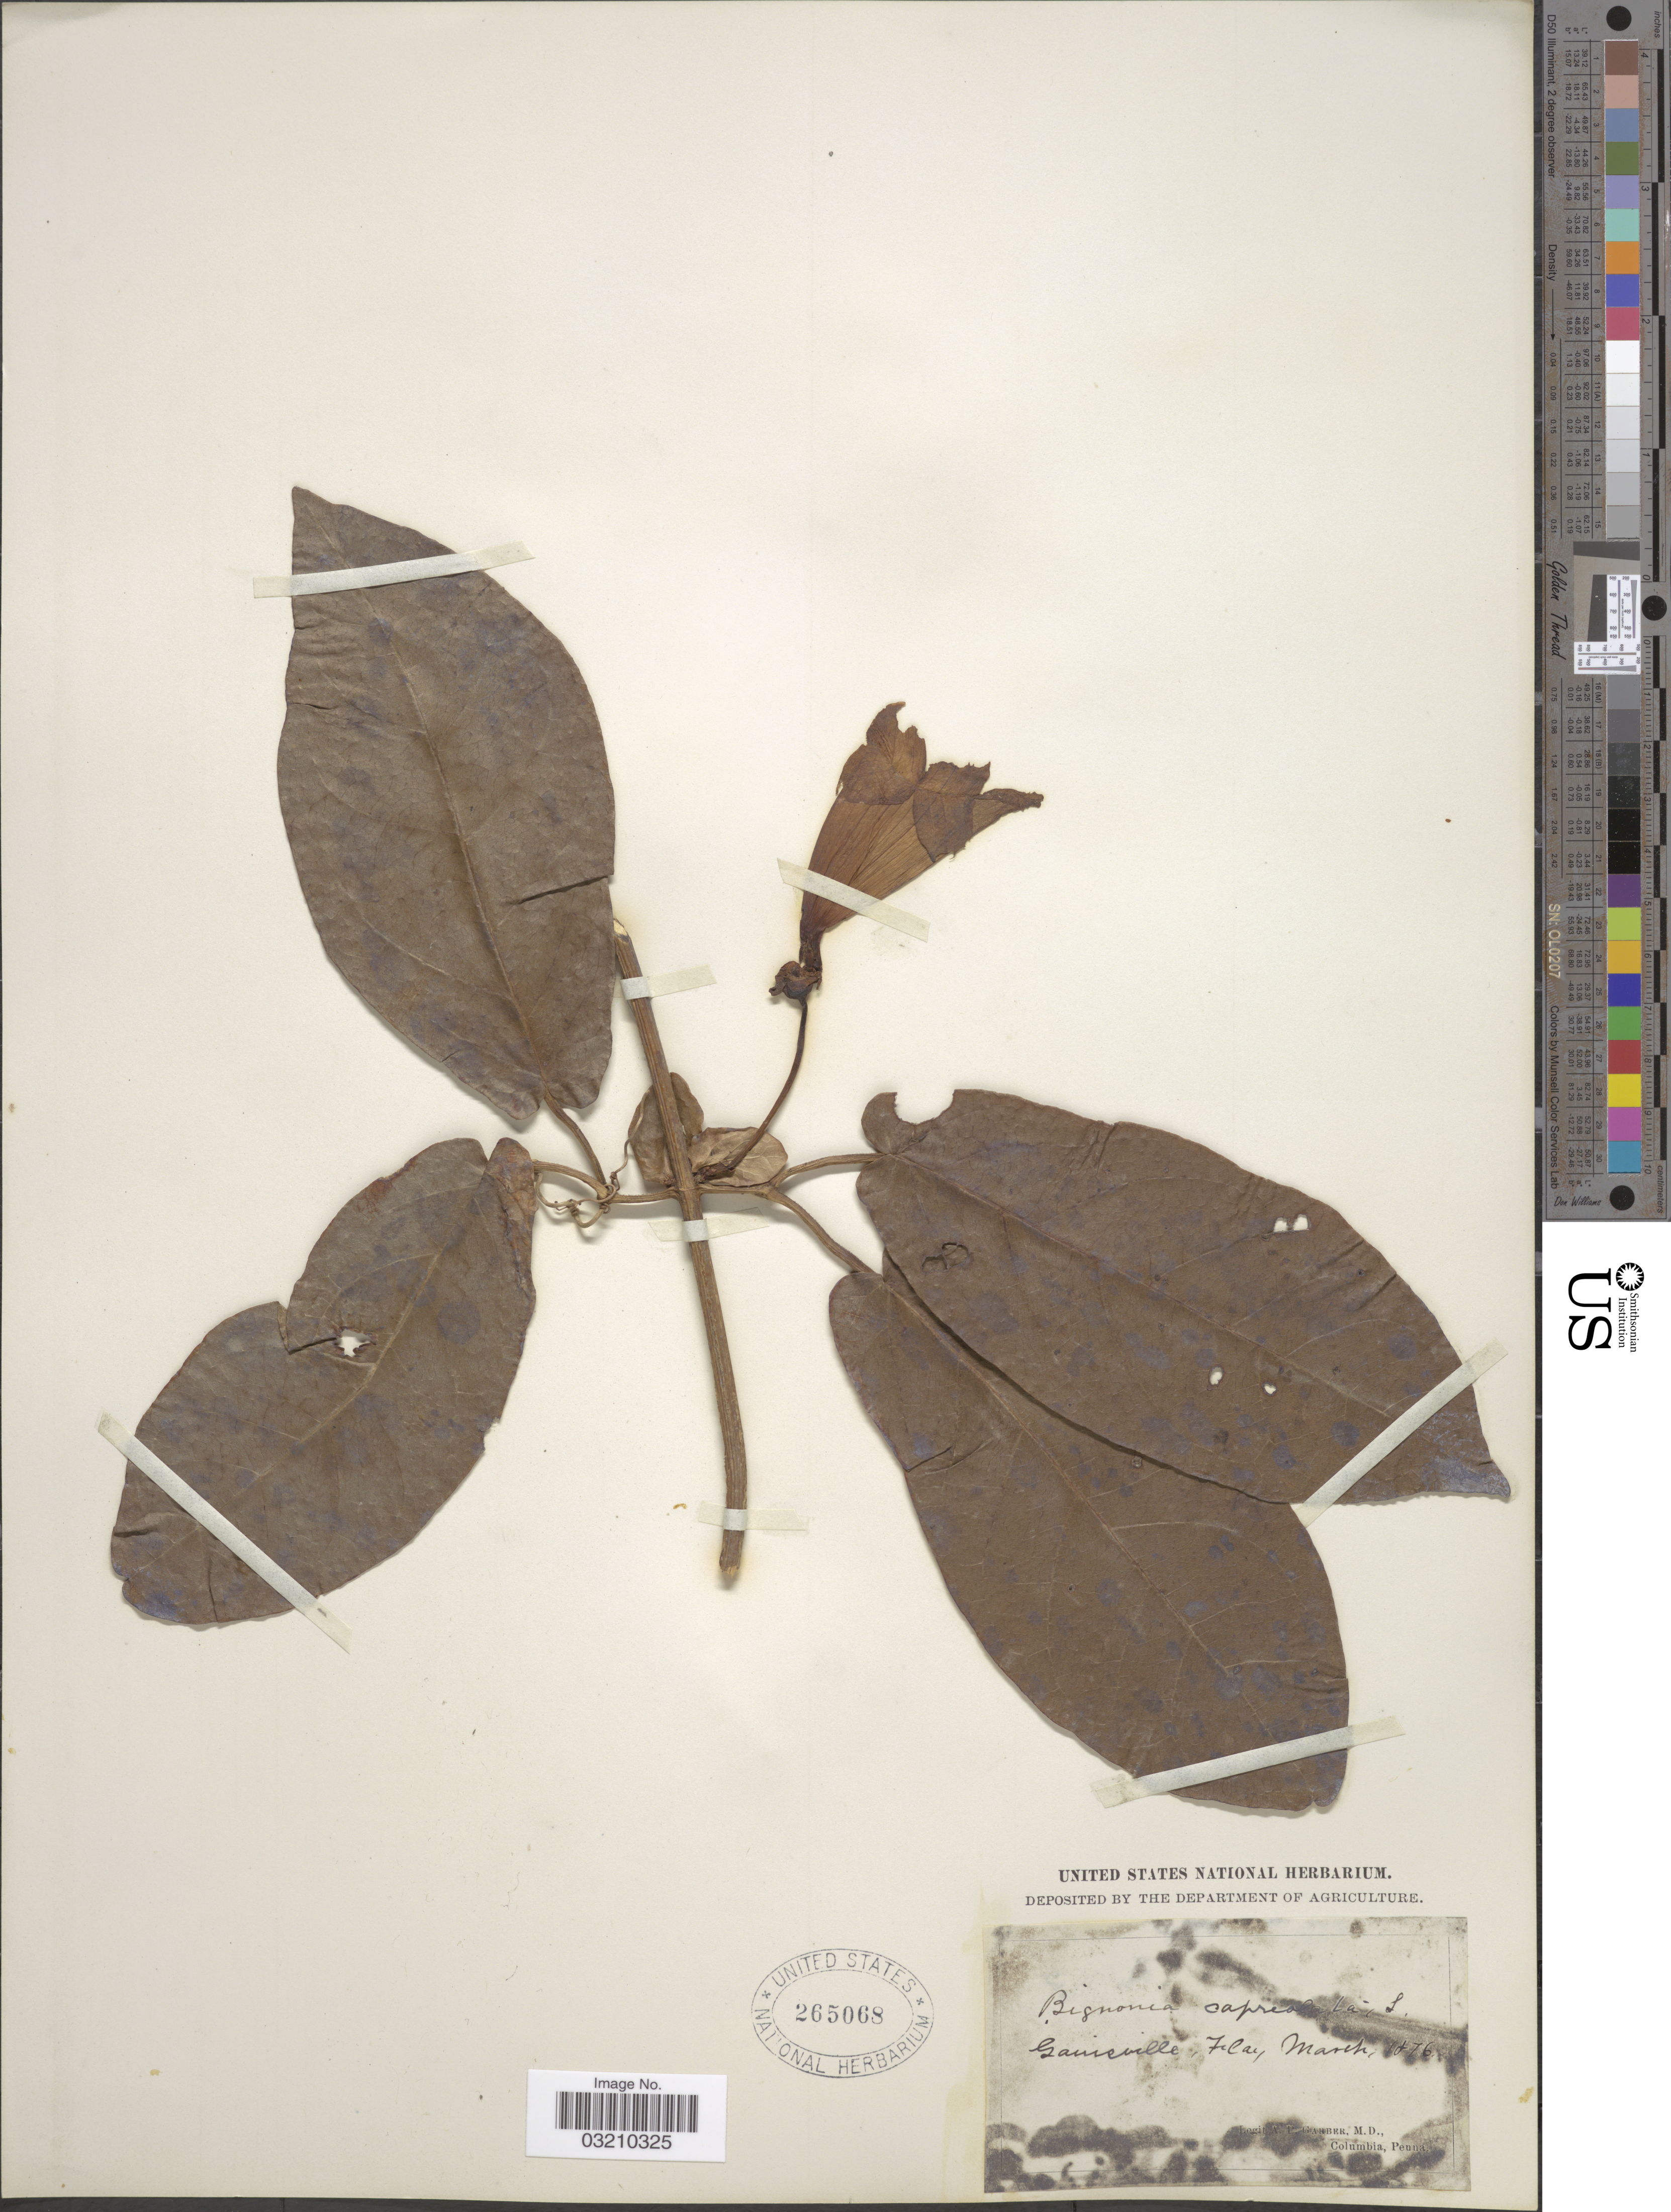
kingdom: Plantae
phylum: Tracheophyta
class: Magnoliopsida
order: Lamiales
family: Bignoniaceae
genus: Bignonia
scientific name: Bignonia capreolata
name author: L.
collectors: A. P. Garber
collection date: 1876-03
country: United States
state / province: Florida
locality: Gainesville.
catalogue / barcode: US 265068